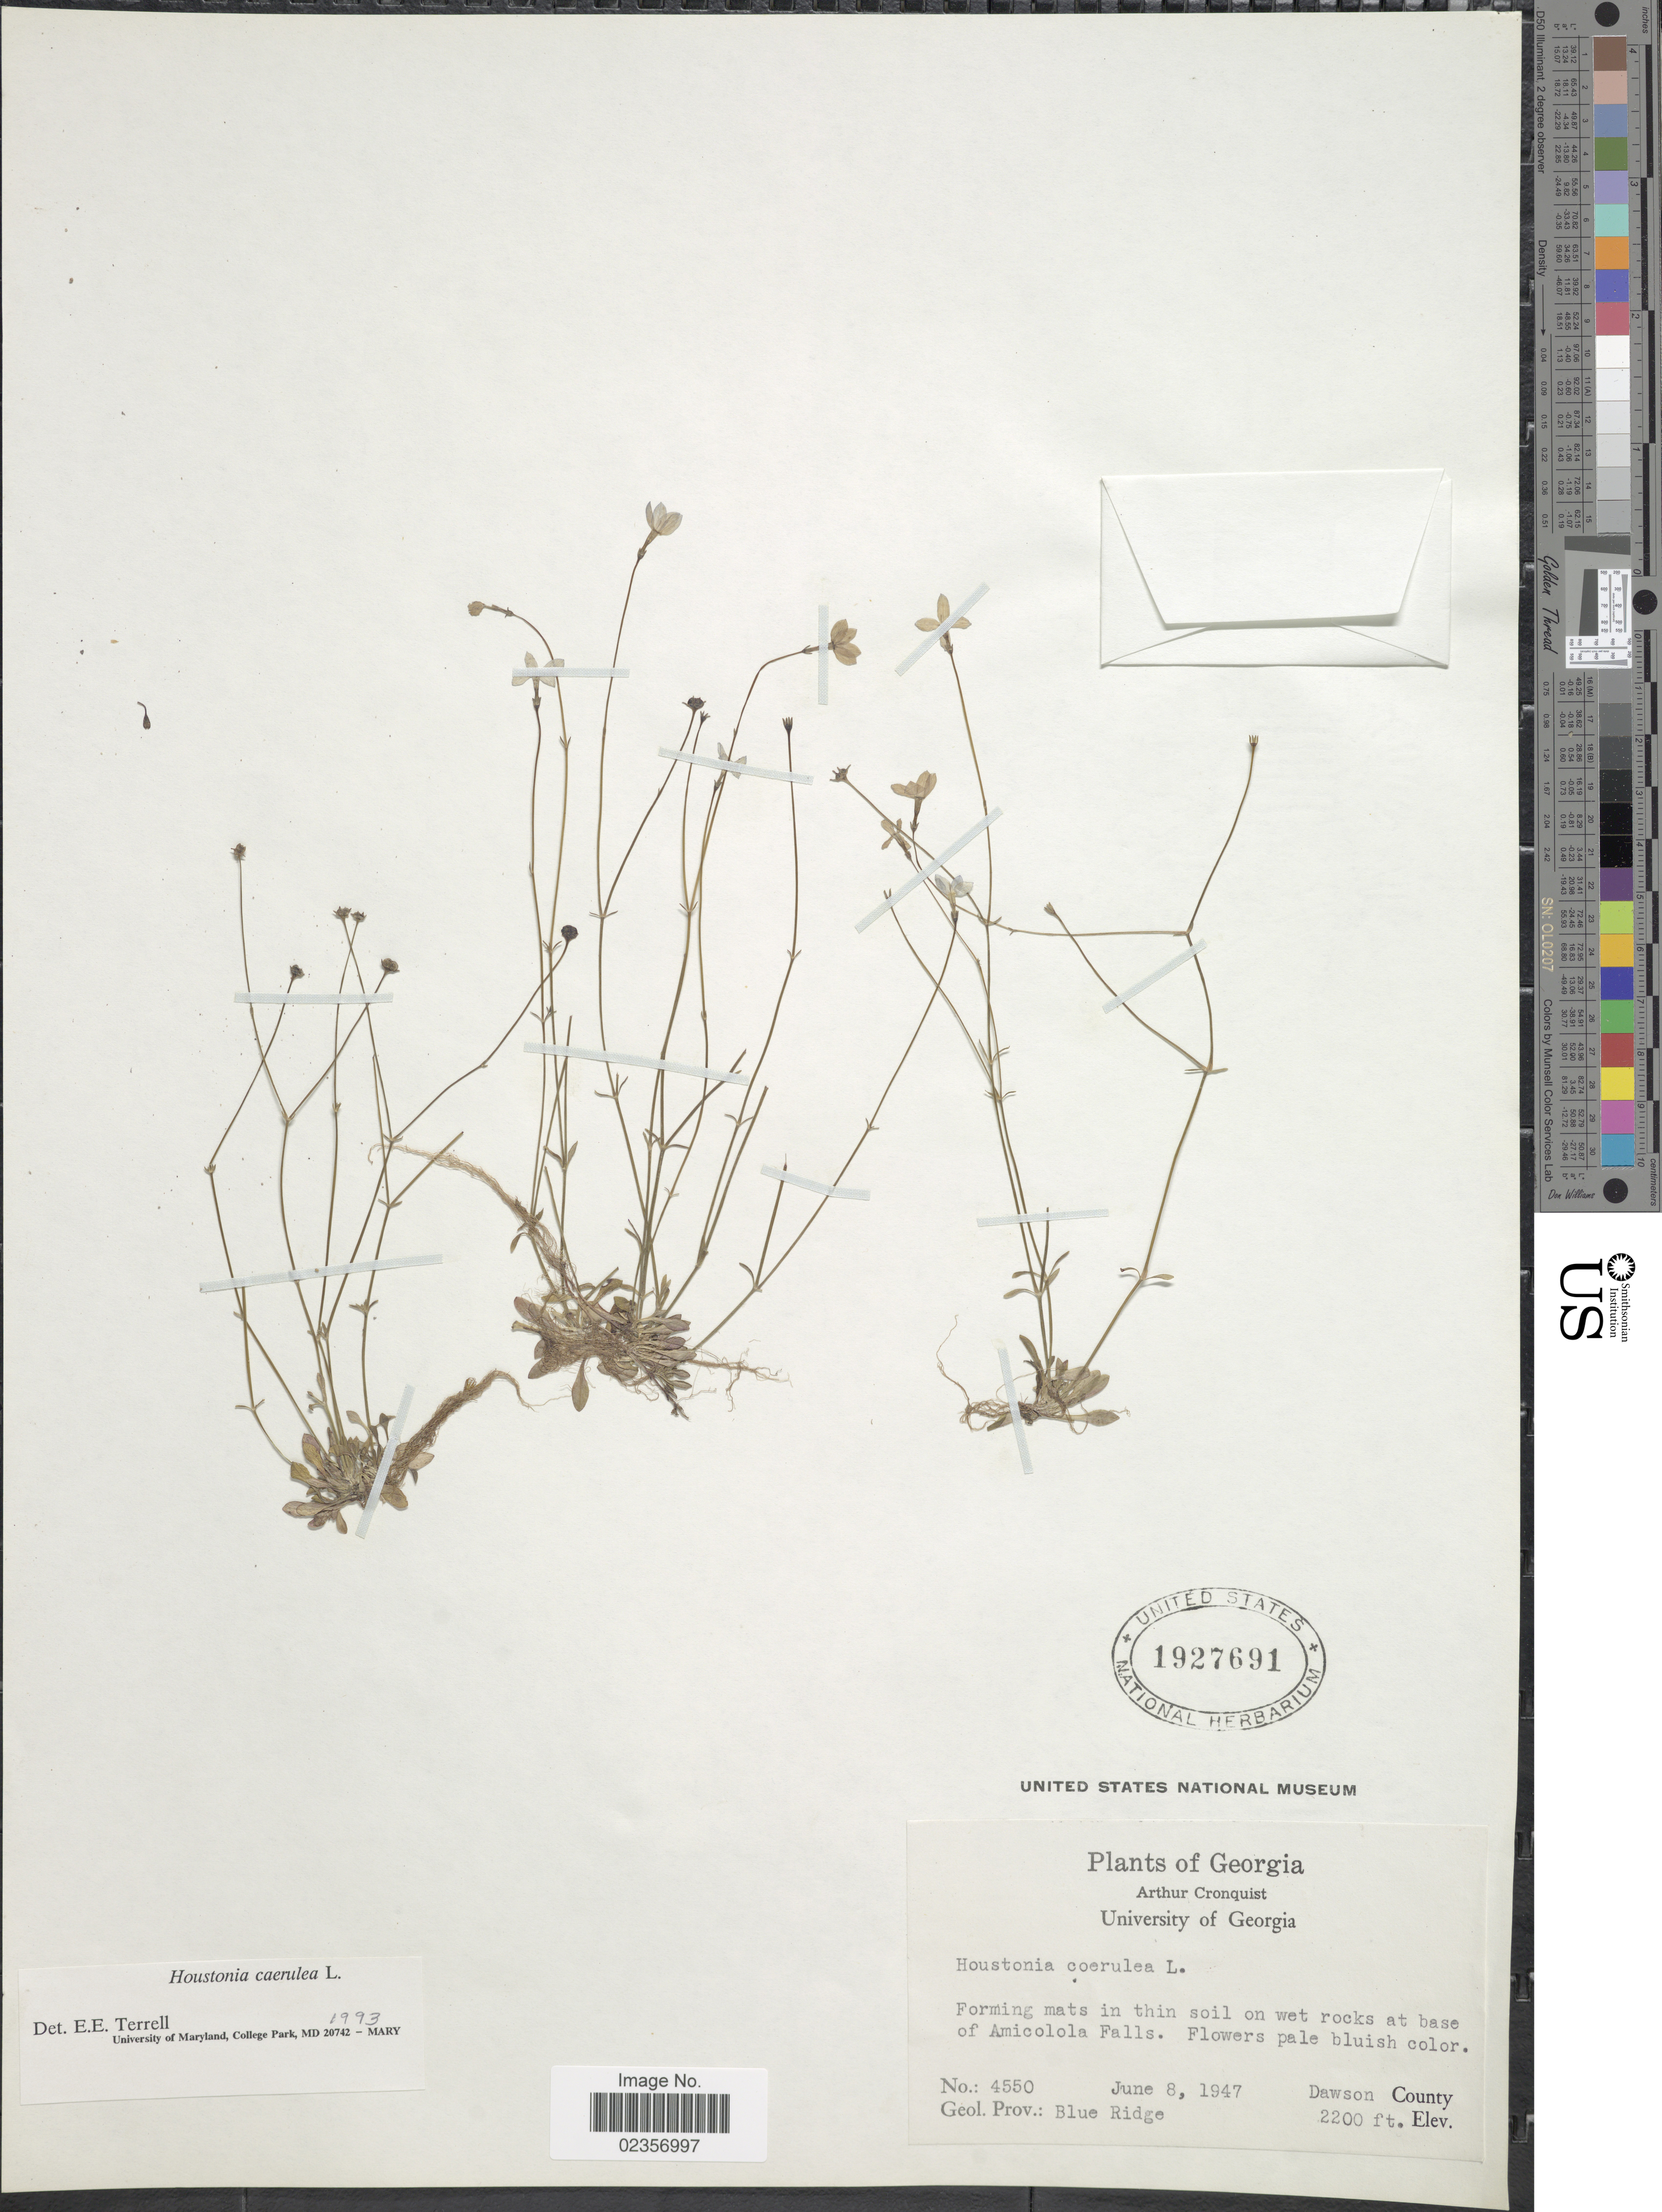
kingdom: Plantae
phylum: Tracheophyta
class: Magnoliopsida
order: Gentianales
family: Rubiaceae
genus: Houstonia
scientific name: Houstonia caerulea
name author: L.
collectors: A. J. Cronquist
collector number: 4550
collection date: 1947-06-08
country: United States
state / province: Georgia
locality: On wet rockd at base of Amicolola Falls, Dawson County, Geol. Prov.: Blue Ridge.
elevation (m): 671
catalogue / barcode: US 1927691